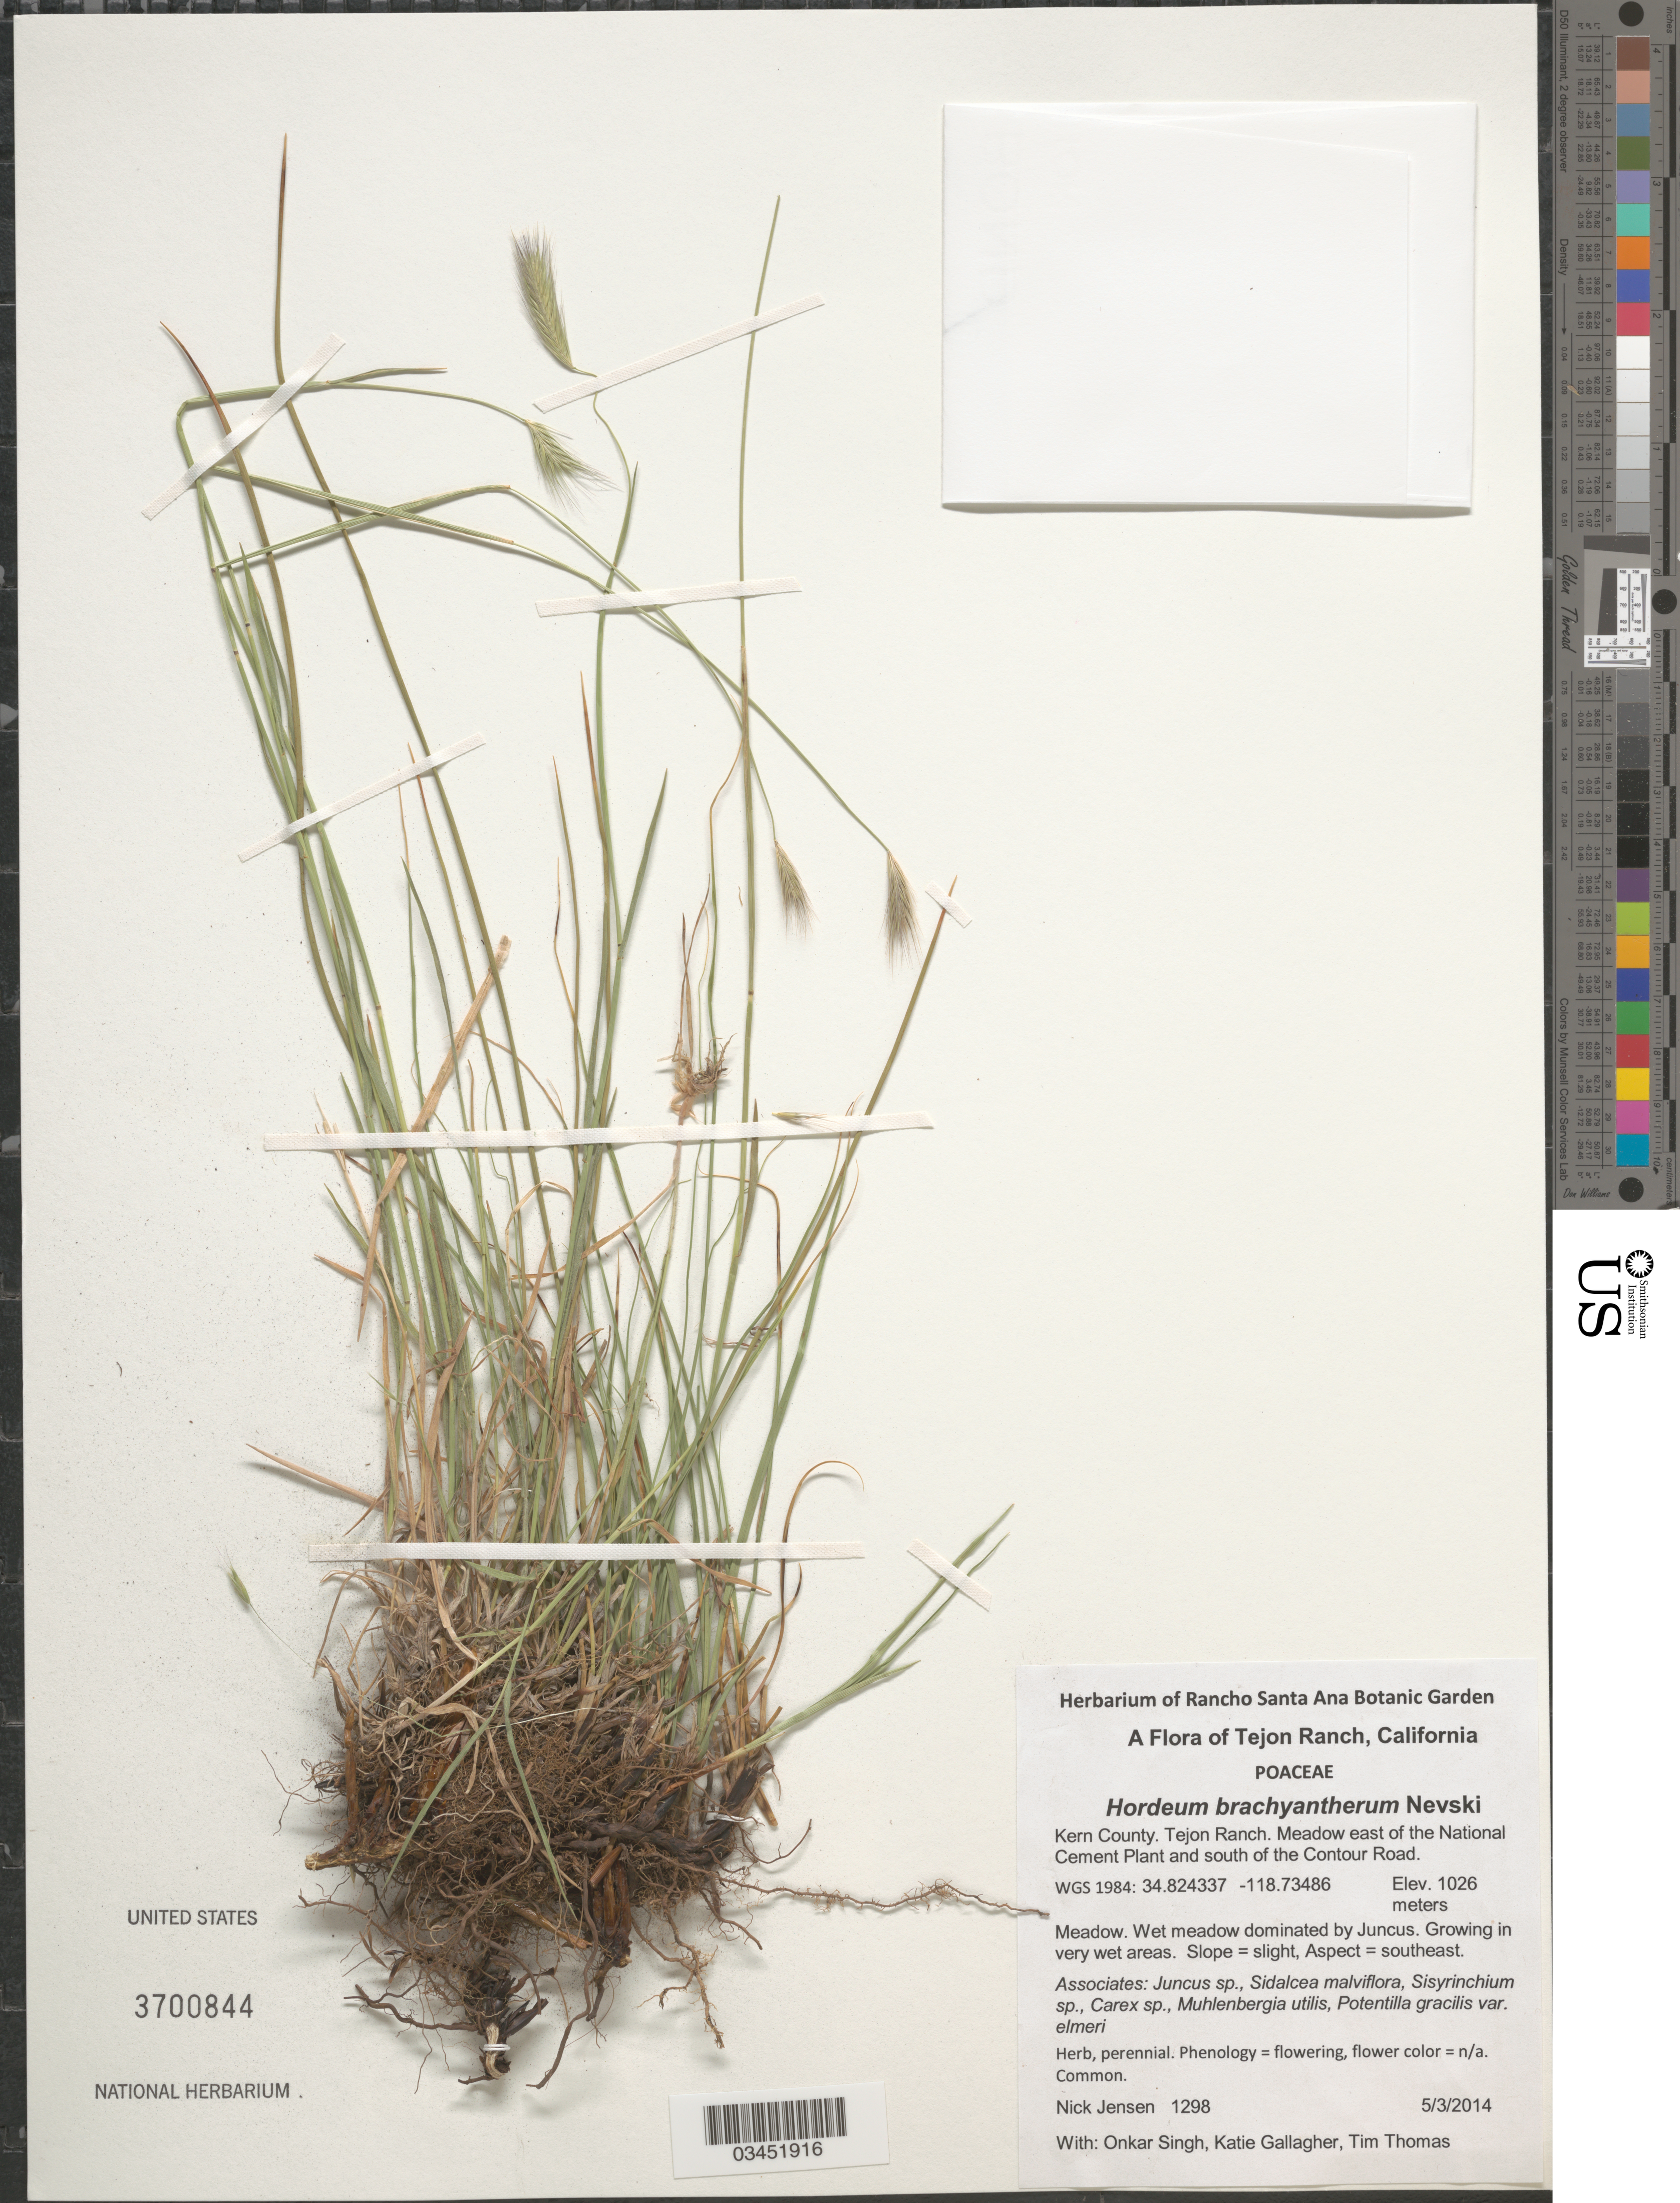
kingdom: Plantae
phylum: Tracheophyta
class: Liliopsida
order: Poales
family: Poaceae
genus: Hordeum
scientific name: Hordeum brachyantherum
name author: Nevski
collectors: N. Jensen, O. Singh, K. Gallagher & T. Thomas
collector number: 1298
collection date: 2014-05-03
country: United States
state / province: California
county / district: Kern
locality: Tejon Ranch. Kern County. Tejon Ranch. Meadow east of the National Cement Plant and south of the Contour Road. WGS 1984.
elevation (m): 1026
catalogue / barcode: US 3700844